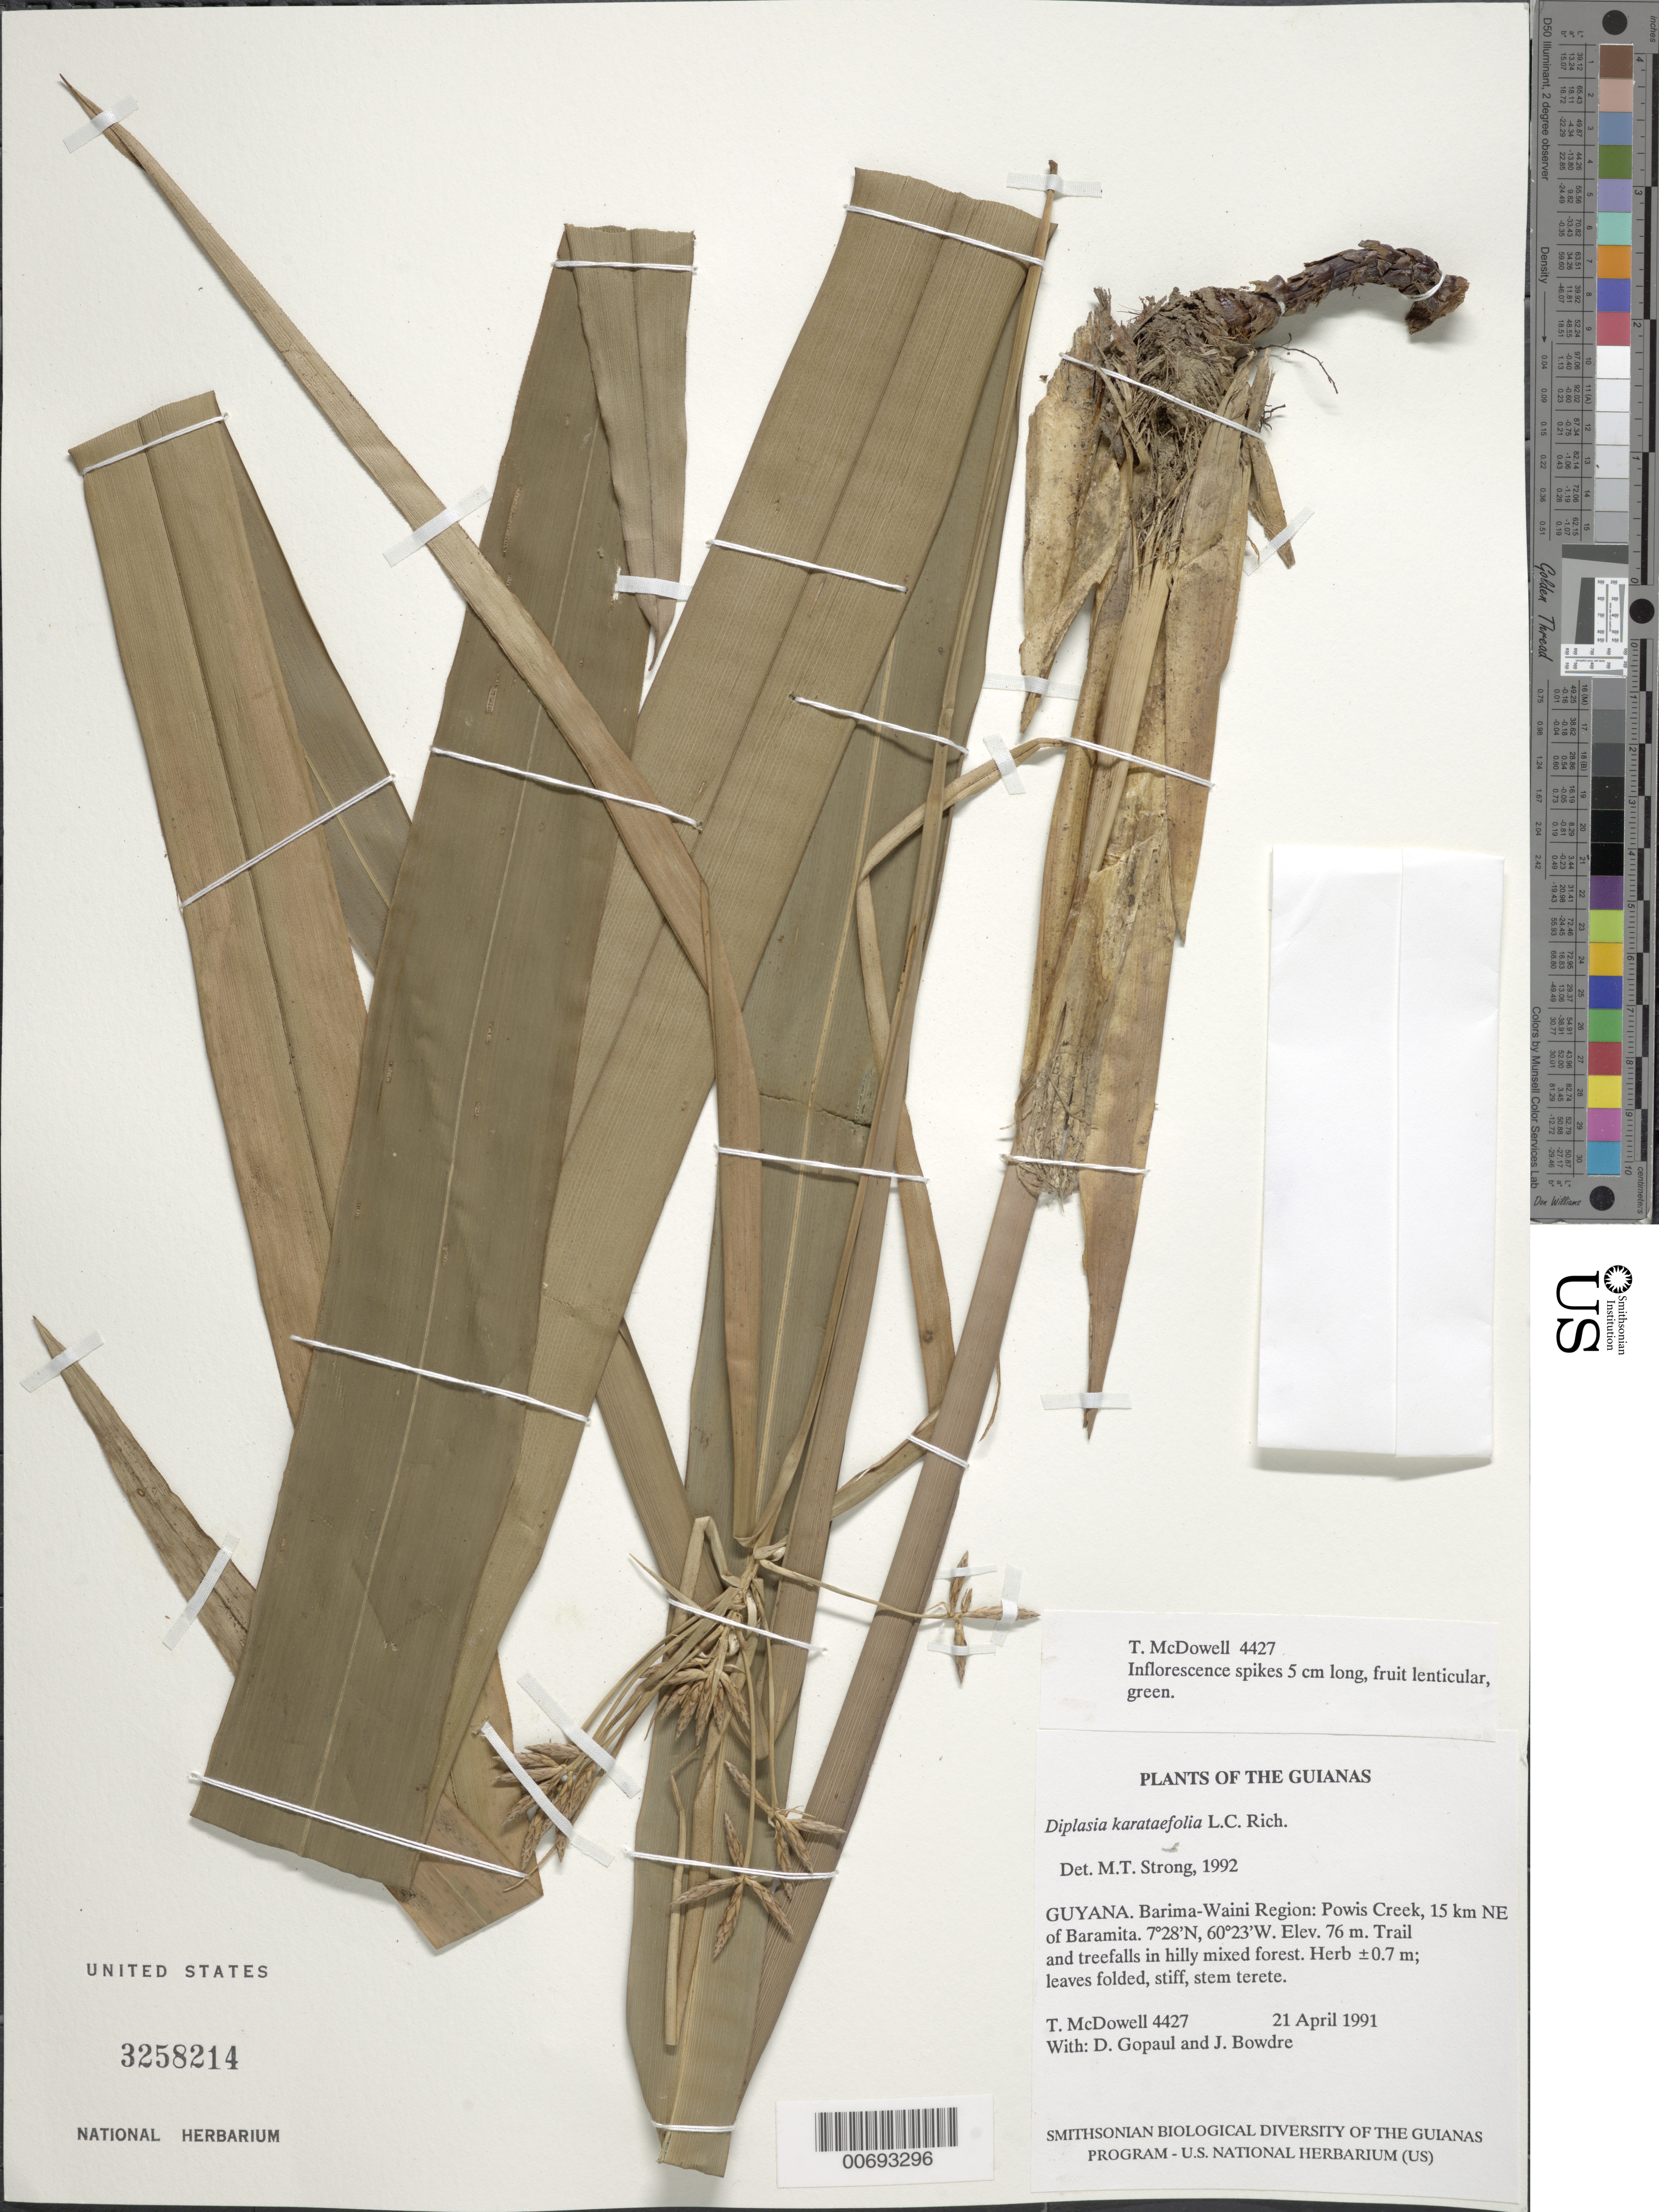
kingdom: Plantae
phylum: Tracheophyta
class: Liliopsida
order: Poales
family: Cyperaceae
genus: Diplasia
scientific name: Diplasia karatifolia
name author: Rich.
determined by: Strong, M. T., (US), Smithsonian Institution - National Museum of Natural History (UNITED STATES)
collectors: T. McDowell, D. Gopaul & J. Bowdre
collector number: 4427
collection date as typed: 21 April 1991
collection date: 1991-04-21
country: Guyana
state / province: Barima-Waini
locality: Powis Creek, 15 km NE of Baramita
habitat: Trail and treefalls in hilly mixed forest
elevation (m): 76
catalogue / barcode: US 3258214